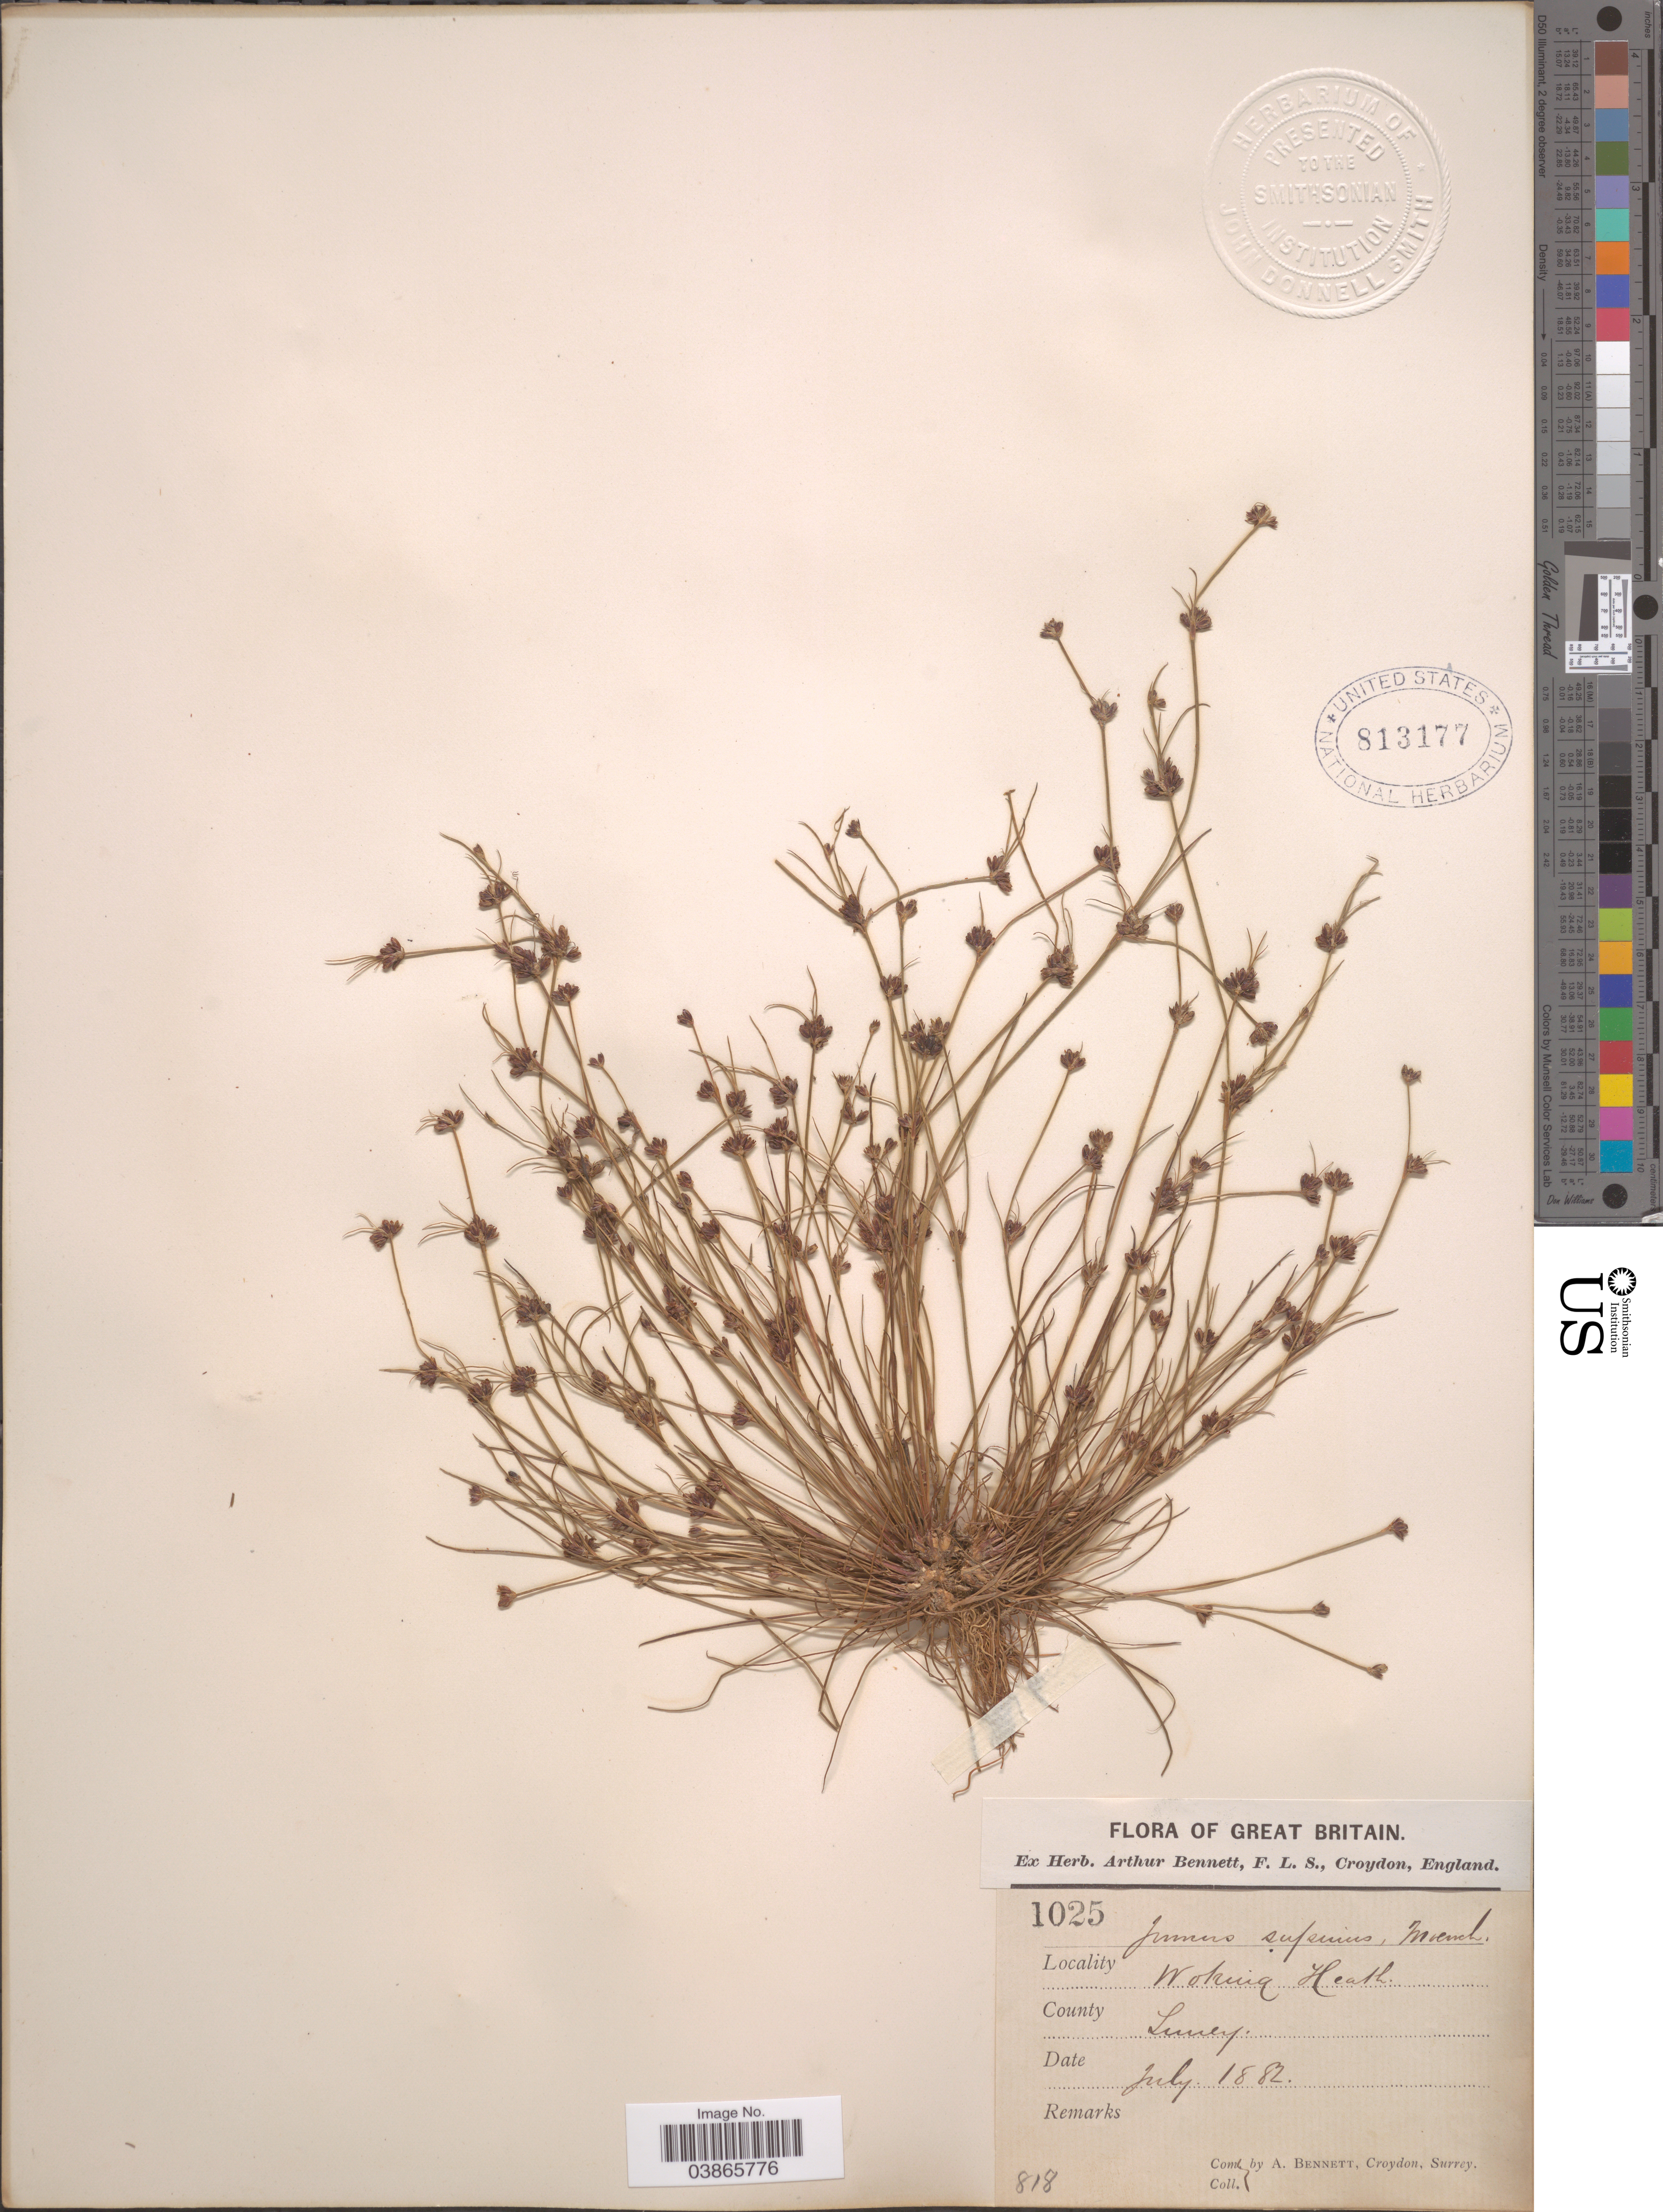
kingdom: Plantae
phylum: Tracheophyta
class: Liliopsida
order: Poales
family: Juncaceae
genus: Juncus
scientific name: Juncus supinus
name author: Moench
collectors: A. Bennett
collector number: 1025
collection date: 1882-07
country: United Kingdom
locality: Great Britain. Woking Heath. County Surrey.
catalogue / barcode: US 813177